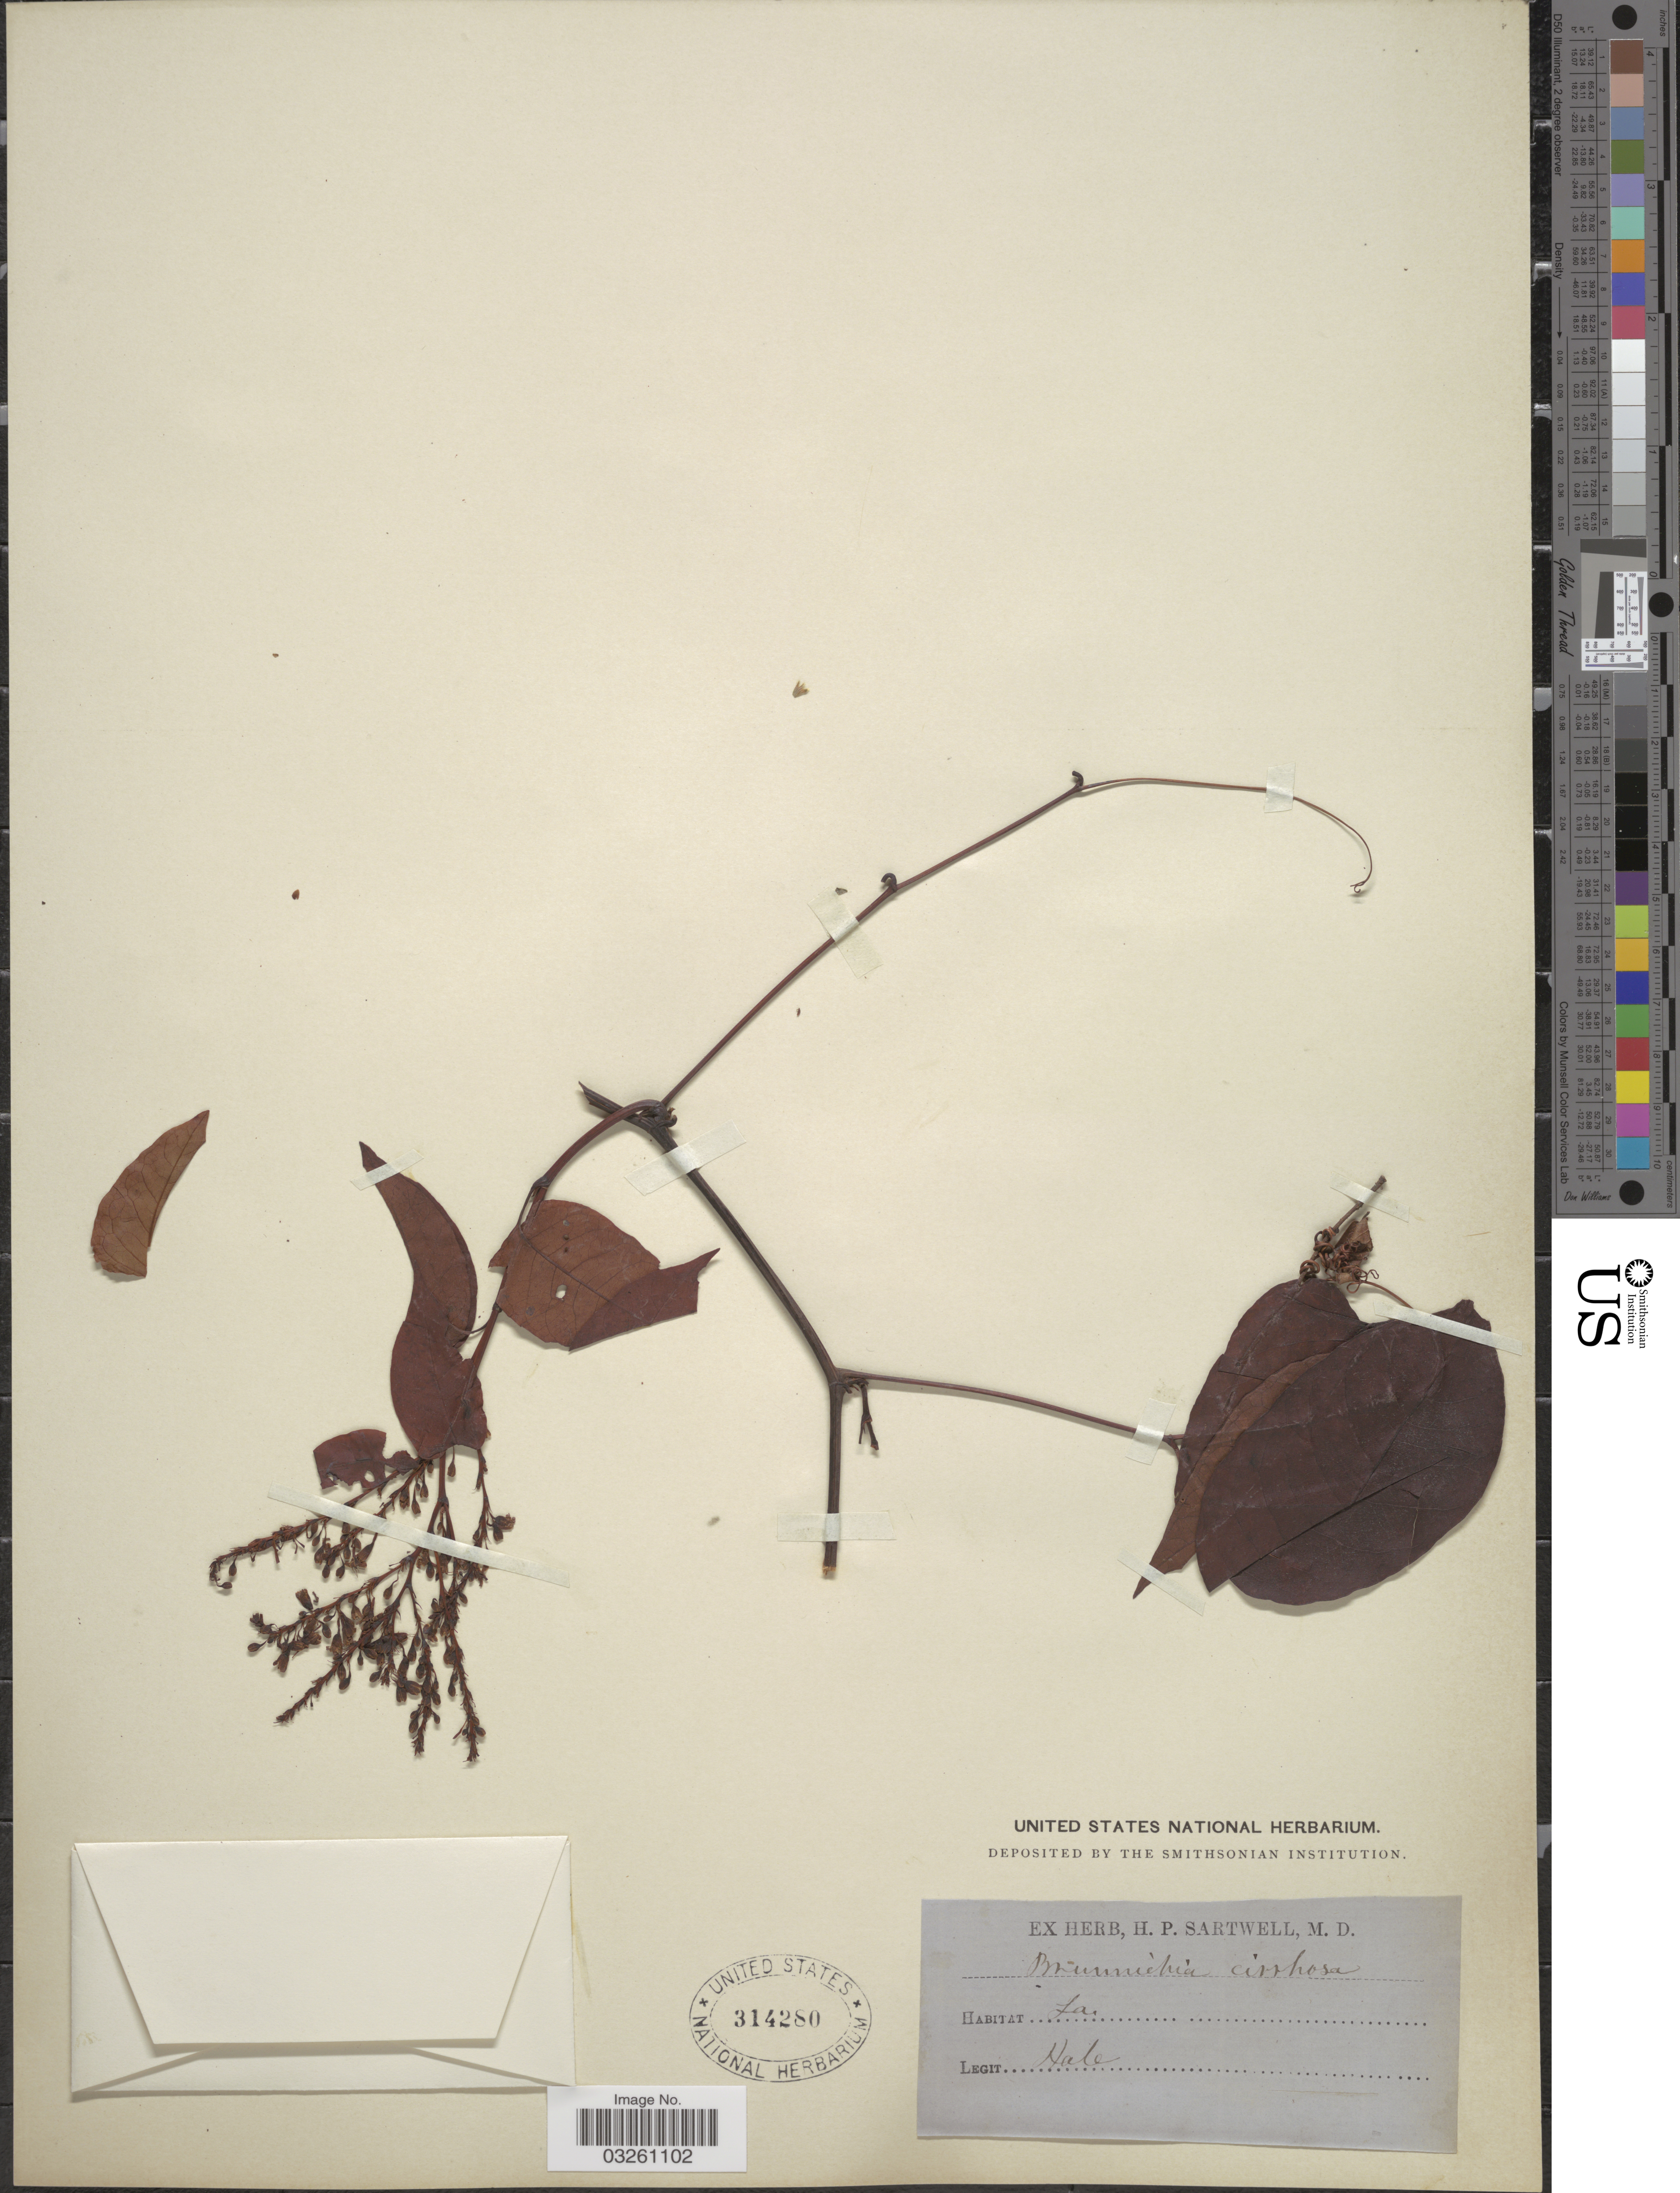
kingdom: Plantae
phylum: Tracheophyta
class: Magnoliopsida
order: Caryophyllales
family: Polygonaceae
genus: Brunnichia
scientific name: Brunnichia cirrhosa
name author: Gaertn.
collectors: -- Hale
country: United States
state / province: Louisiana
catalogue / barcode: US 314280